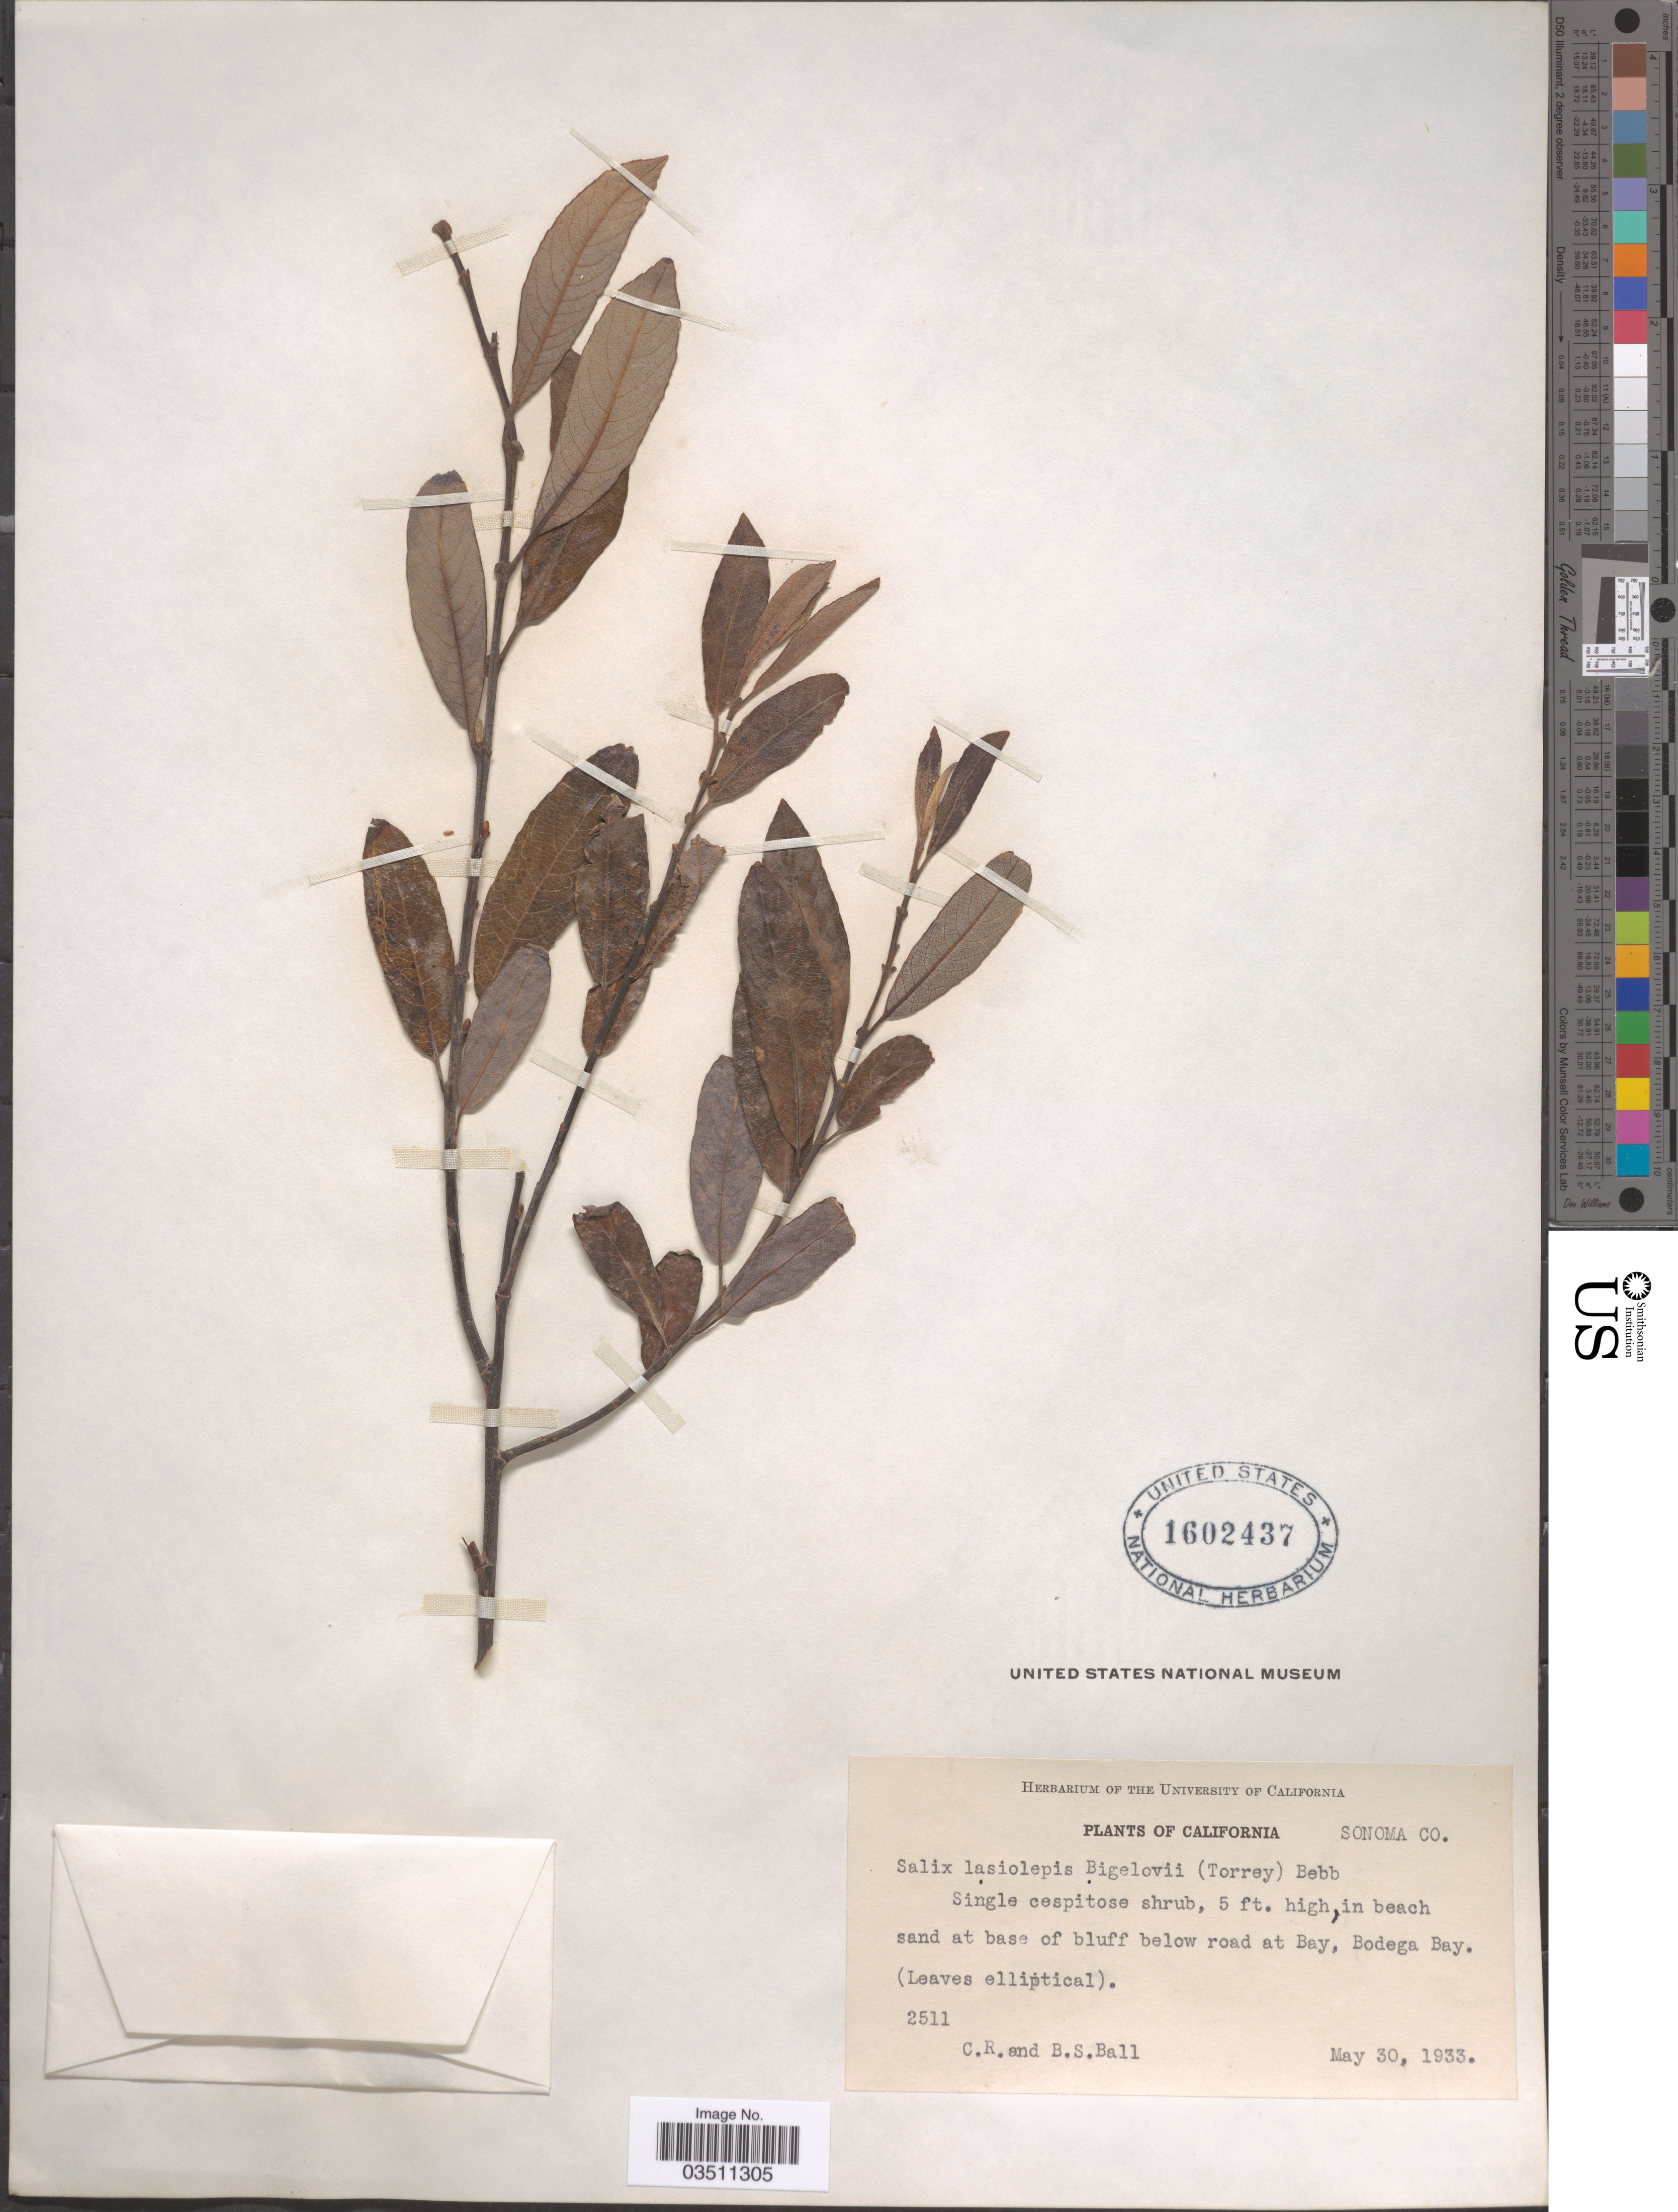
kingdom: Plantae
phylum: Tracheophyta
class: Magnoliopsida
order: Malpighiales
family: Salicaceae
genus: Salix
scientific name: Salix lasiolepis var. bigelovii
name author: Benth.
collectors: C. R. Ball & B. S. Ball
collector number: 2511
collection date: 1933-05-30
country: United States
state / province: California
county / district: Sonoma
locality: Sonoma County. In beach sand at base of bluff below road at Bay, Bodega Bay.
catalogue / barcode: US 1602437